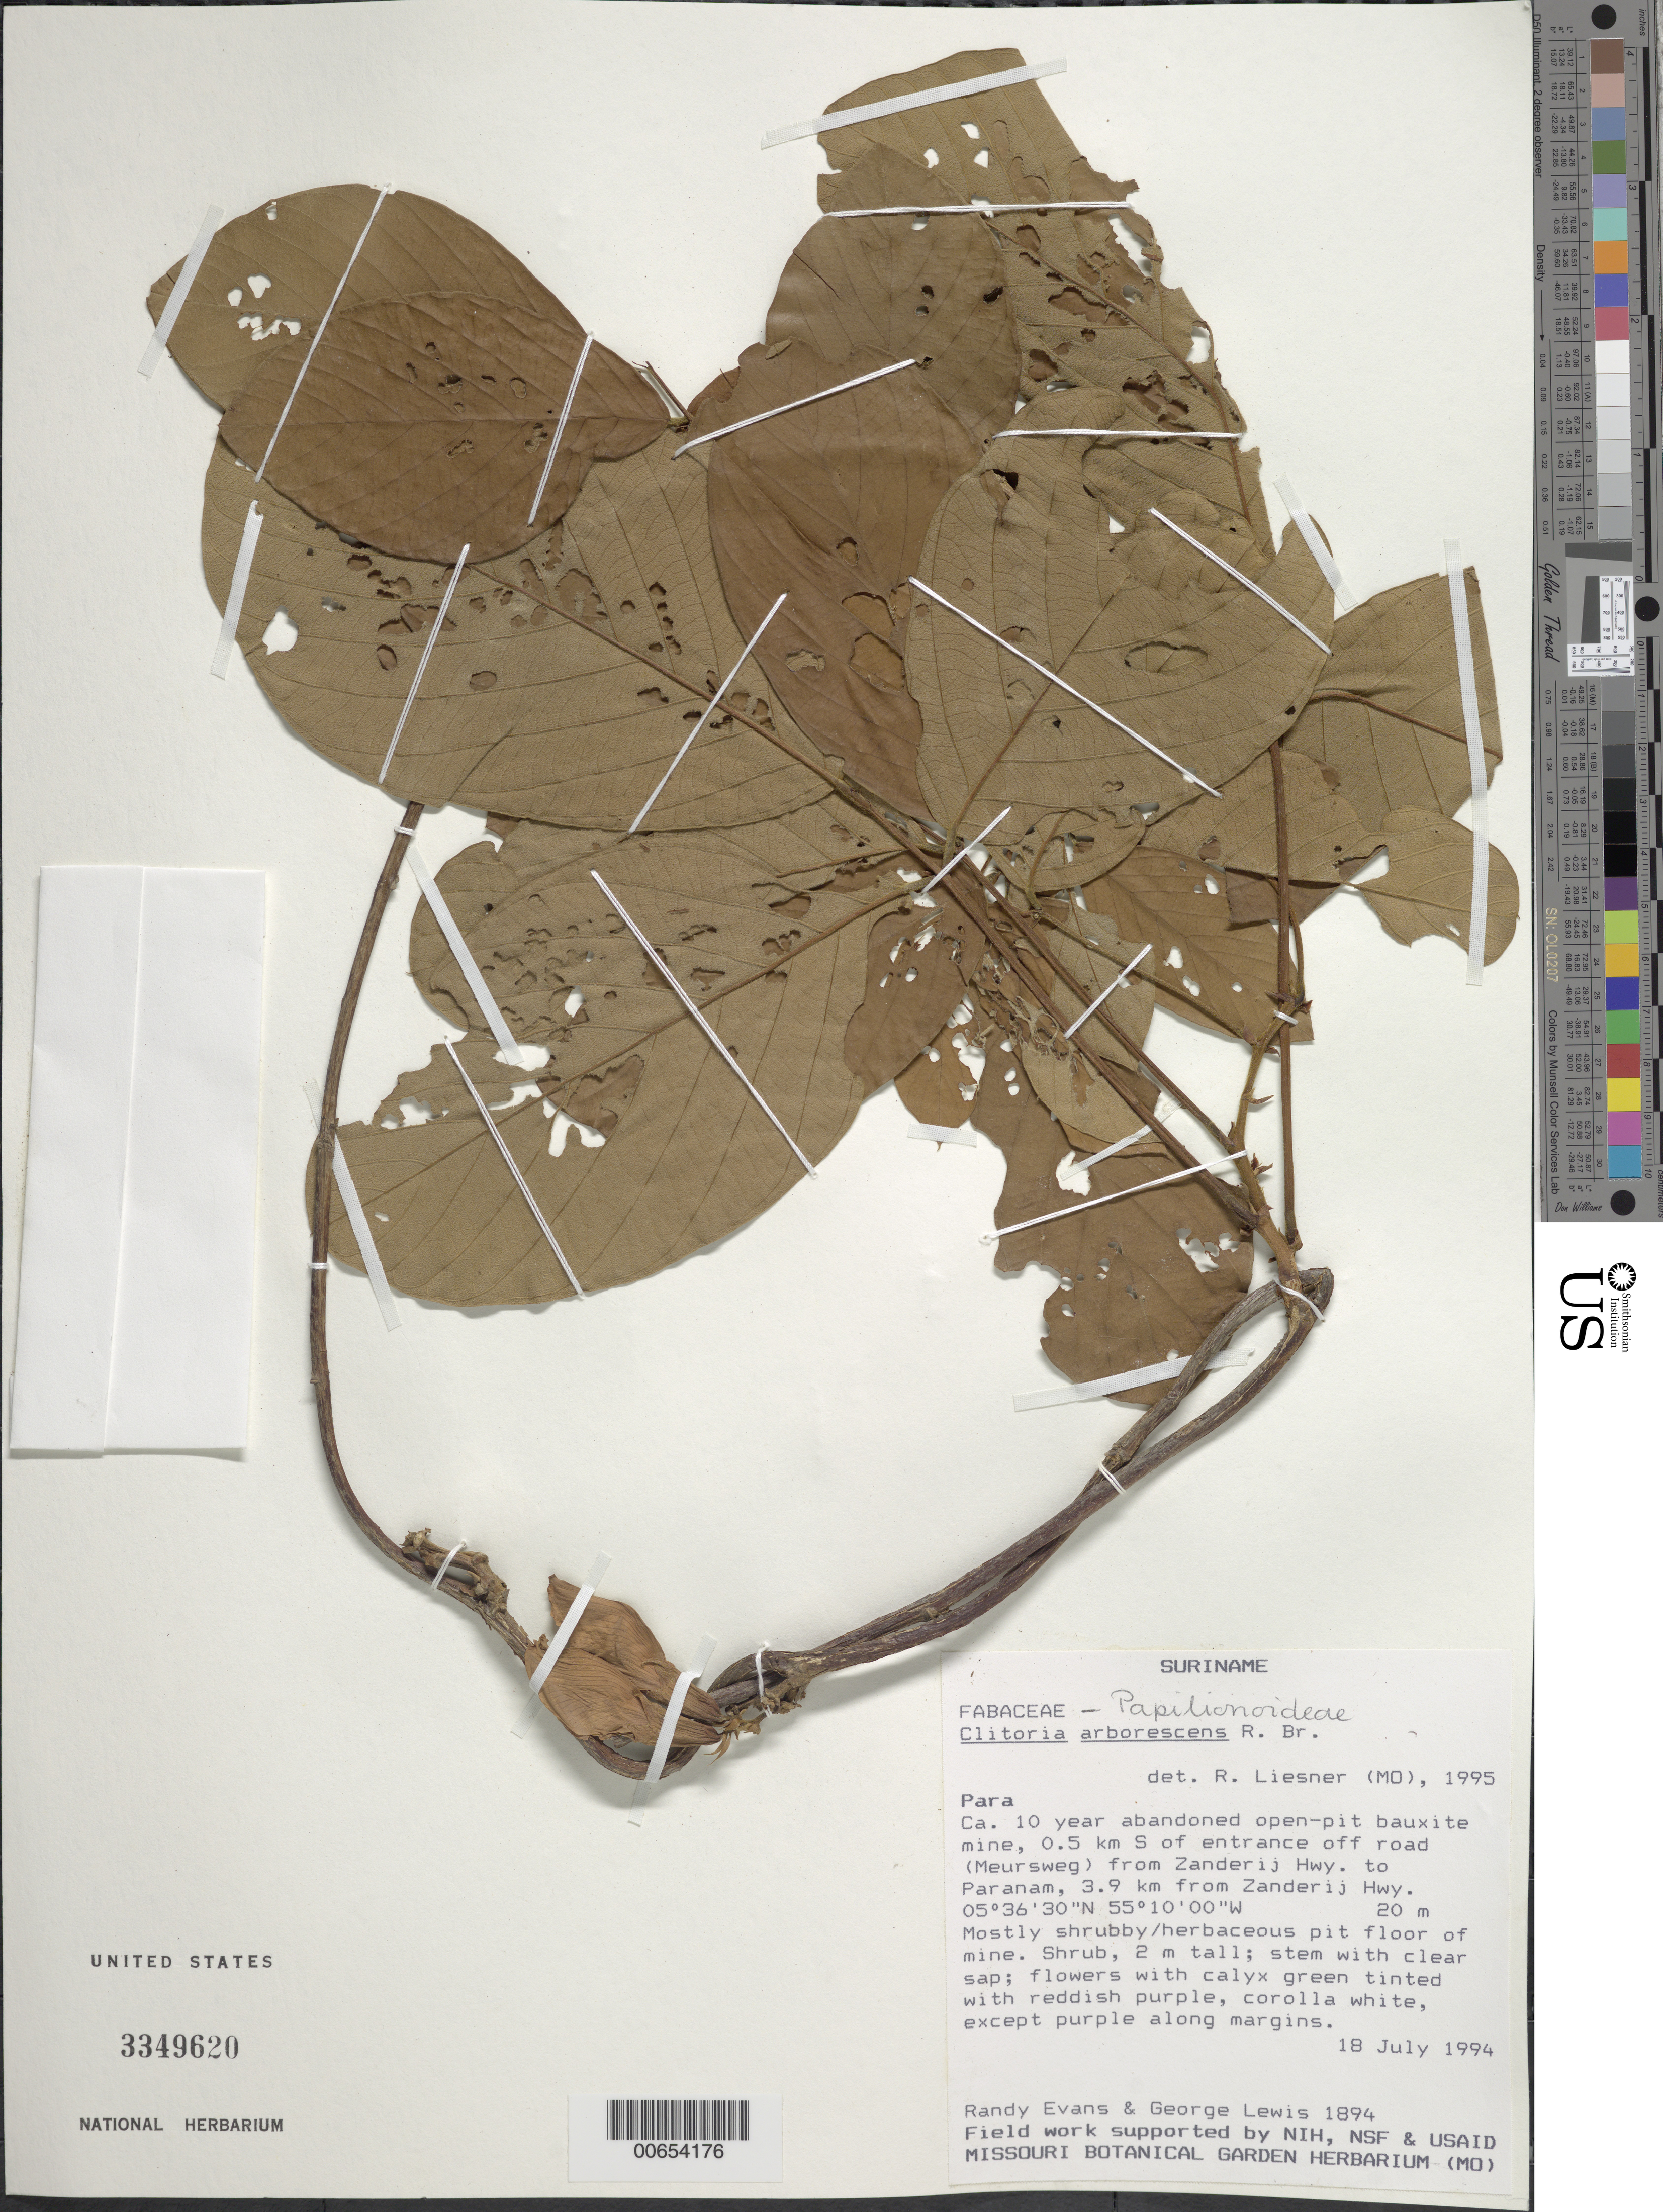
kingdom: Plantae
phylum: Tracheophyta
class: Magnoliopsida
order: Fabales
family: Fabaceae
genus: Clitoria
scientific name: Clitoria arborescens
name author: R. Br.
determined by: Liesner, R. L.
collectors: R. Evans & G. Lewis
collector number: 1894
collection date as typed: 18-Jul-94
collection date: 1994-07-18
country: Suriname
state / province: Para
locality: Zanderij, 3.9 km from, toward Paranam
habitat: Abandoned open-pit bauxite mine, scrubby/herbaceous pit floor of mine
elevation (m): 20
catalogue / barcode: US 3349620